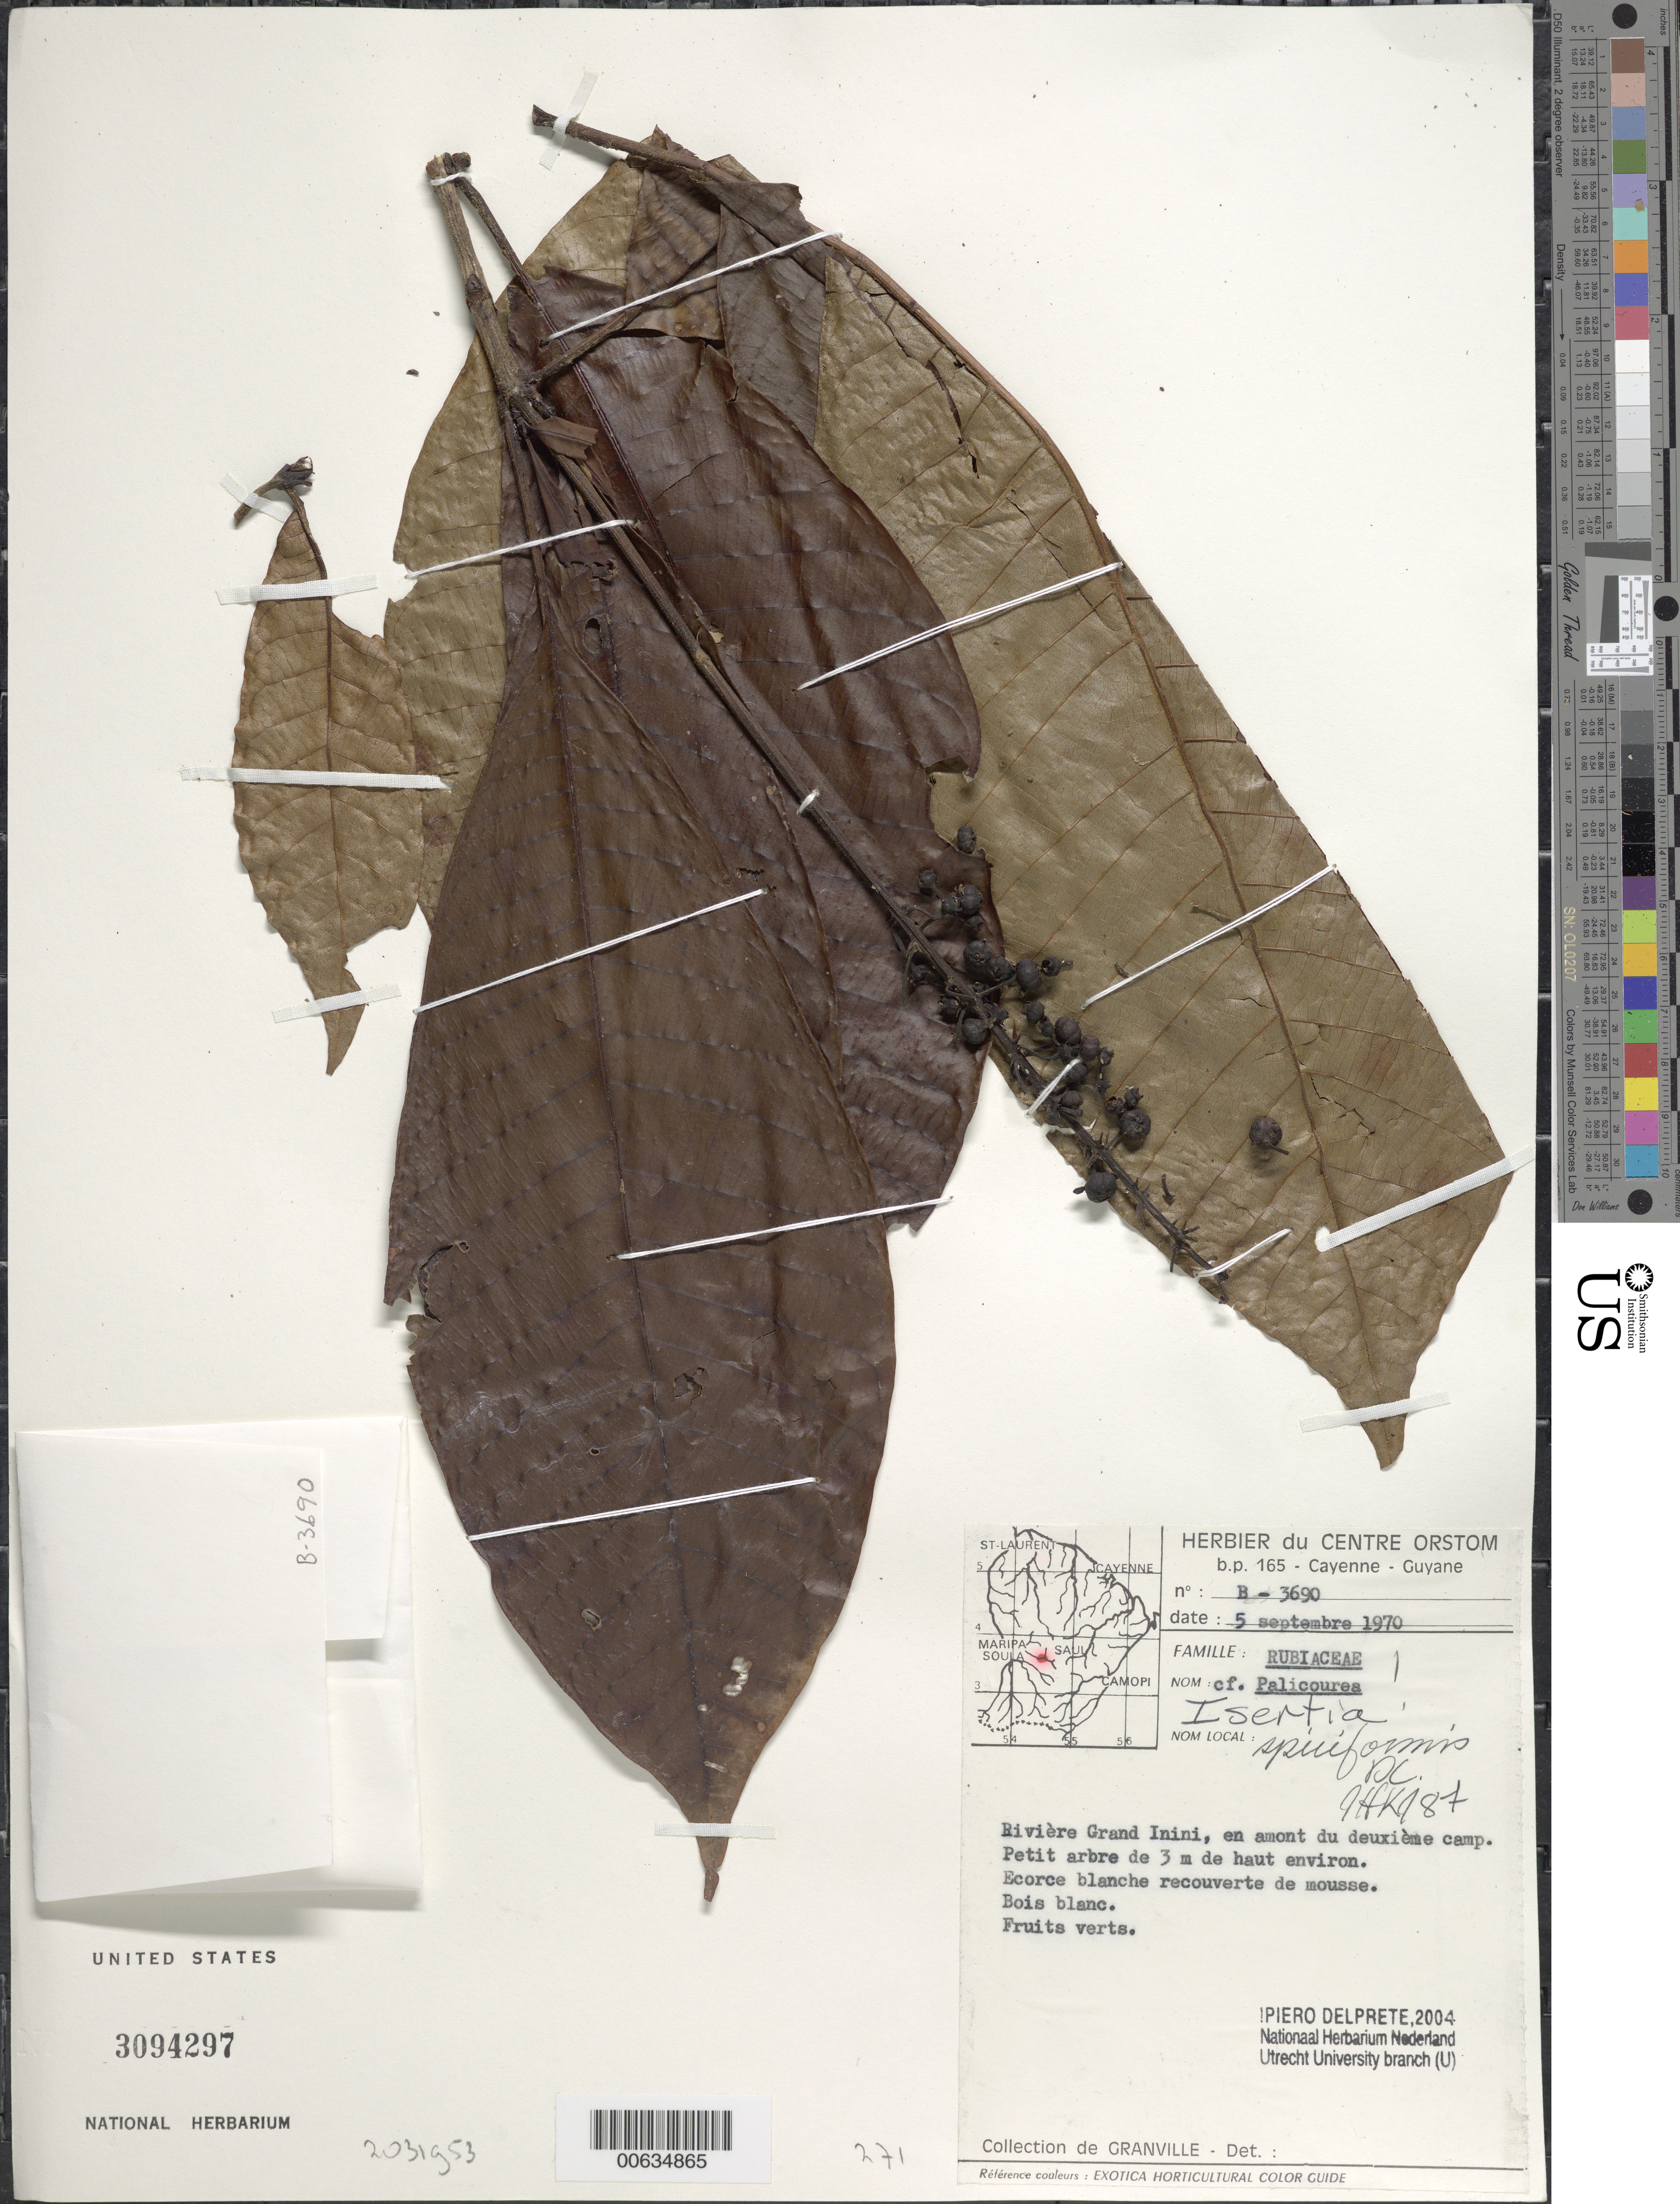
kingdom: Plantae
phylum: Tracheophyta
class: Magnoliopsida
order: Gentianales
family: Rubiaceae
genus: Isertia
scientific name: Isertia spiciformis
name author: DC.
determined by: Delprete, P. G., Herb. de Guyane Cay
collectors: J.-J. de Granville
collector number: B 3690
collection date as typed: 5-Sep-70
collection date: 1970-09-05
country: French Guiana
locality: Rivière Grand Inini, deuxième camp, upstream of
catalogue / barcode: US 3094297